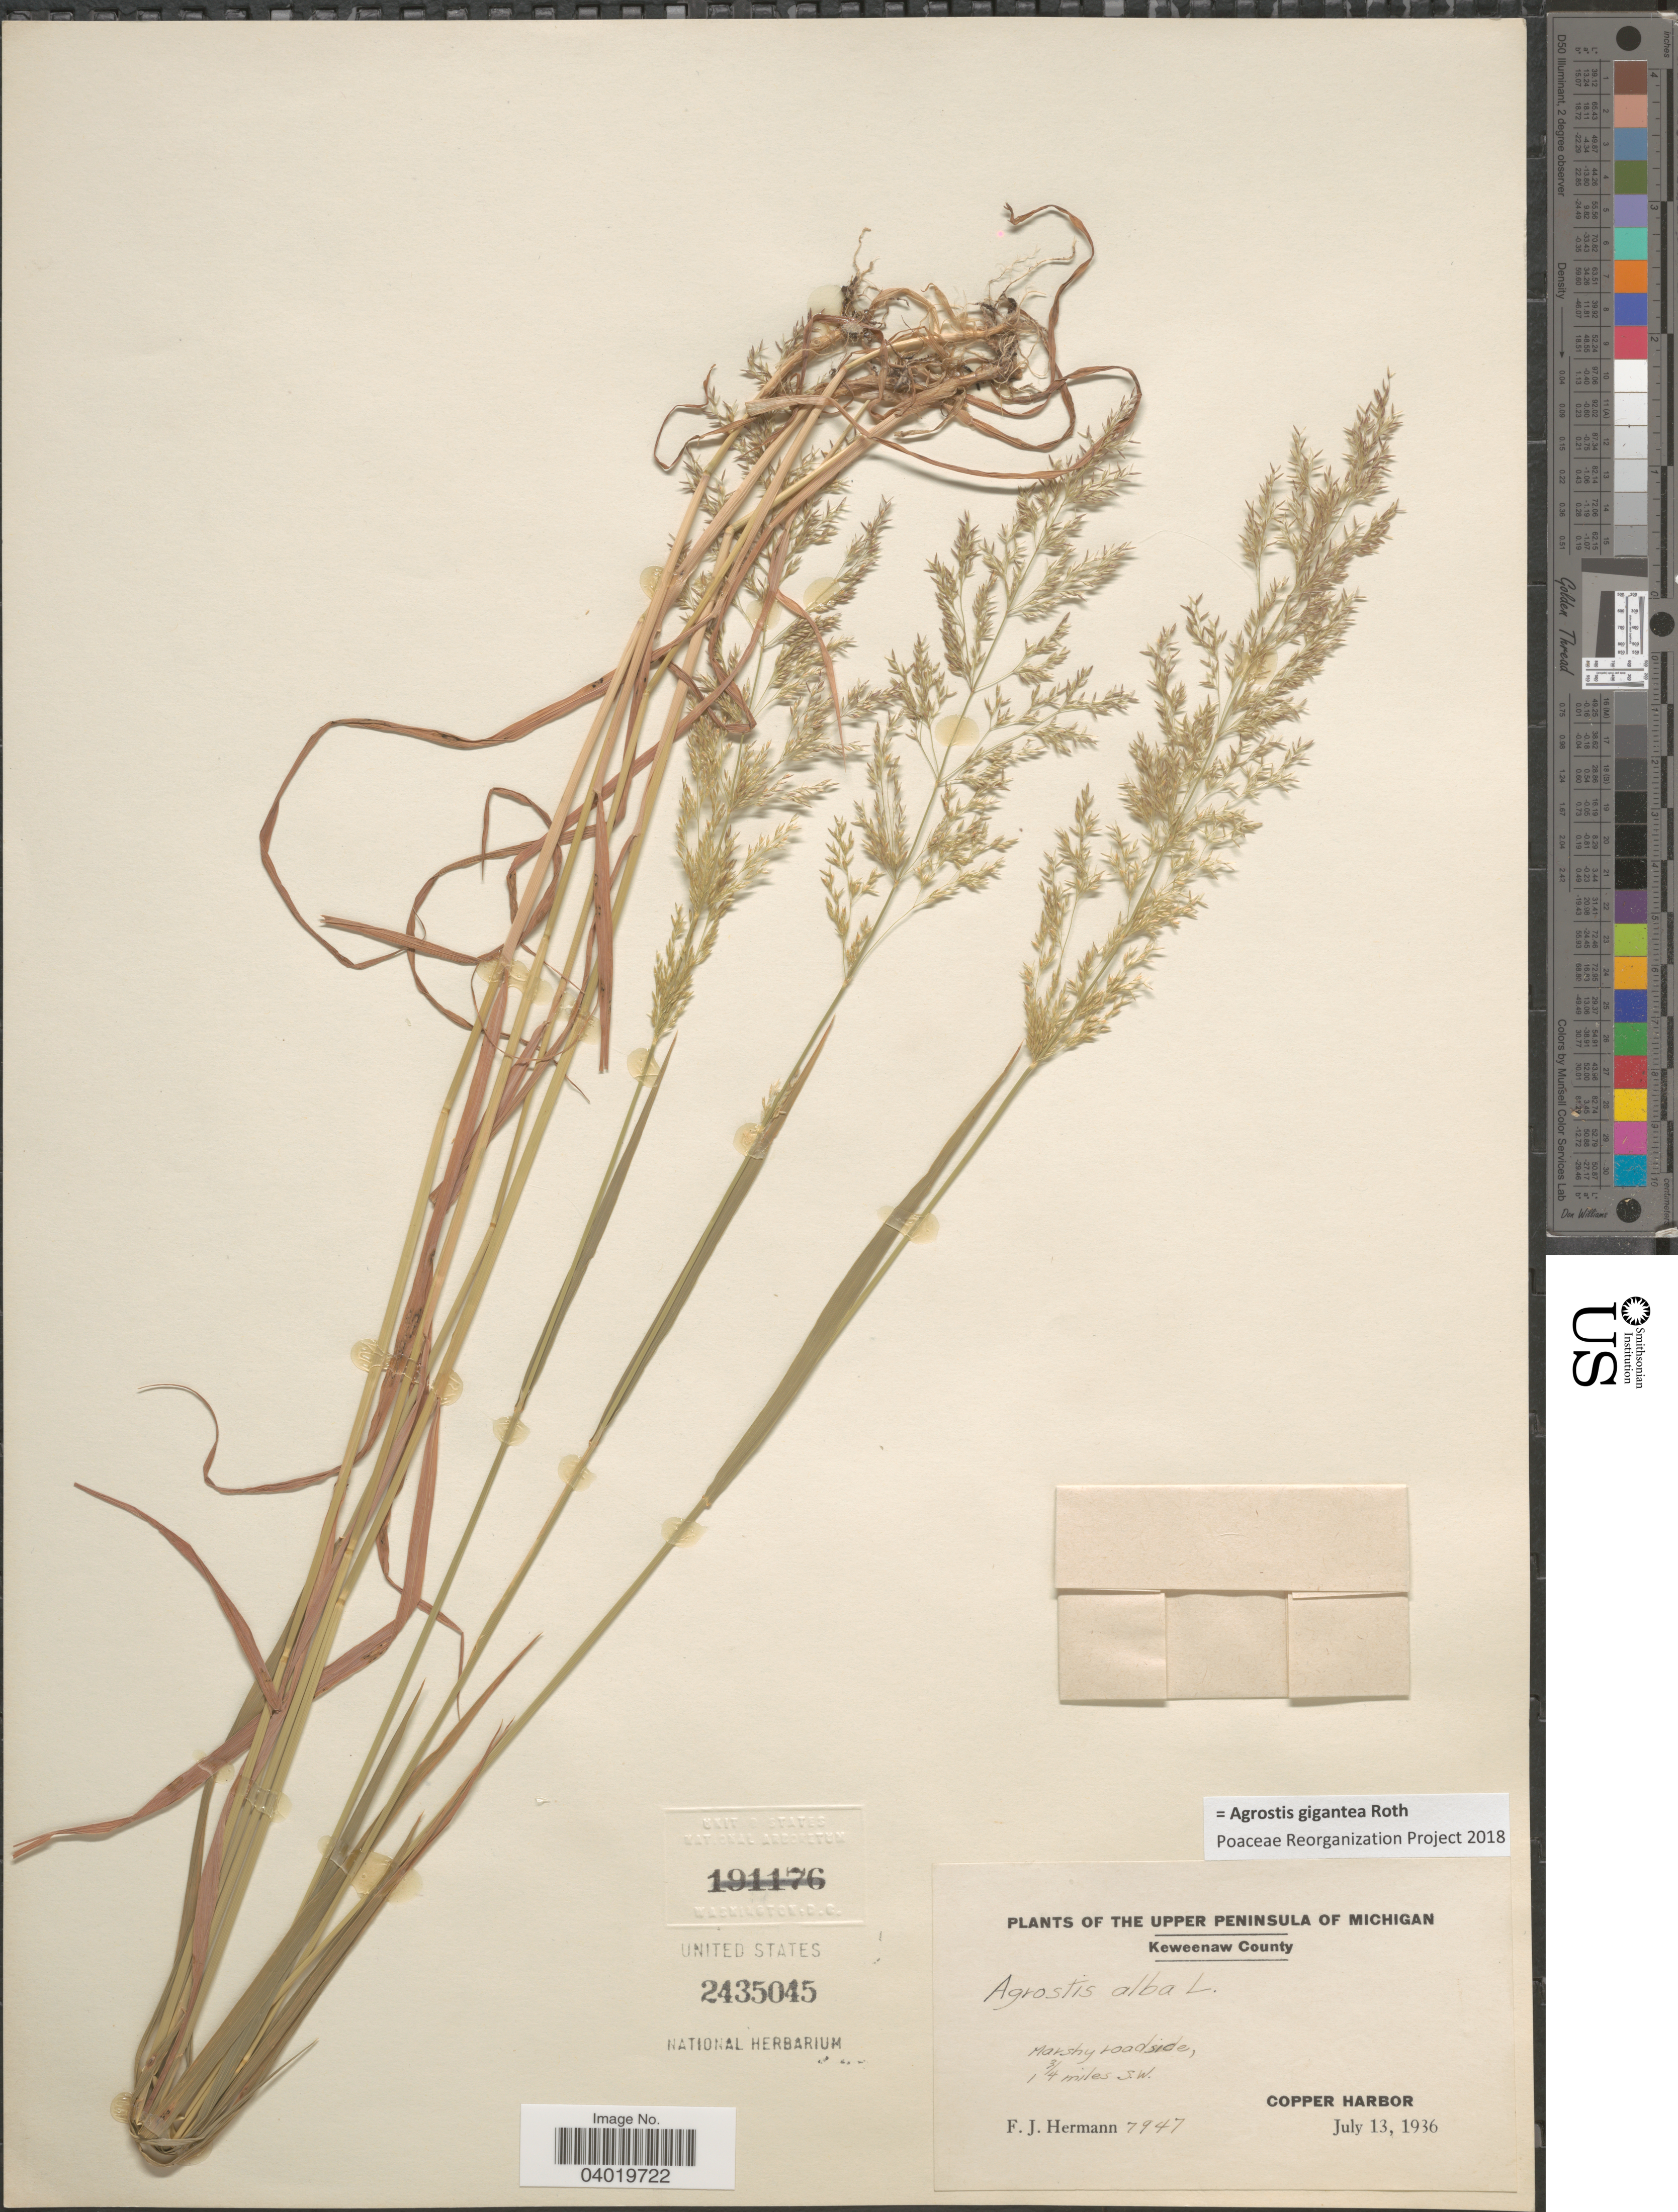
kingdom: Plantae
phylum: Tracheophyta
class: Liliopsida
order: Poales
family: Poaceae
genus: Agrostis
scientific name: Agrostis gigantea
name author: Roth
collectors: F. J. Hermann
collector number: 7947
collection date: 1936-07-13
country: United States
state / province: Michigan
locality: The Upper Peninsula of Michigan. Keweenaw County. 1 ¾ miles S.W. Copper Harbor.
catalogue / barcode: US 2435045